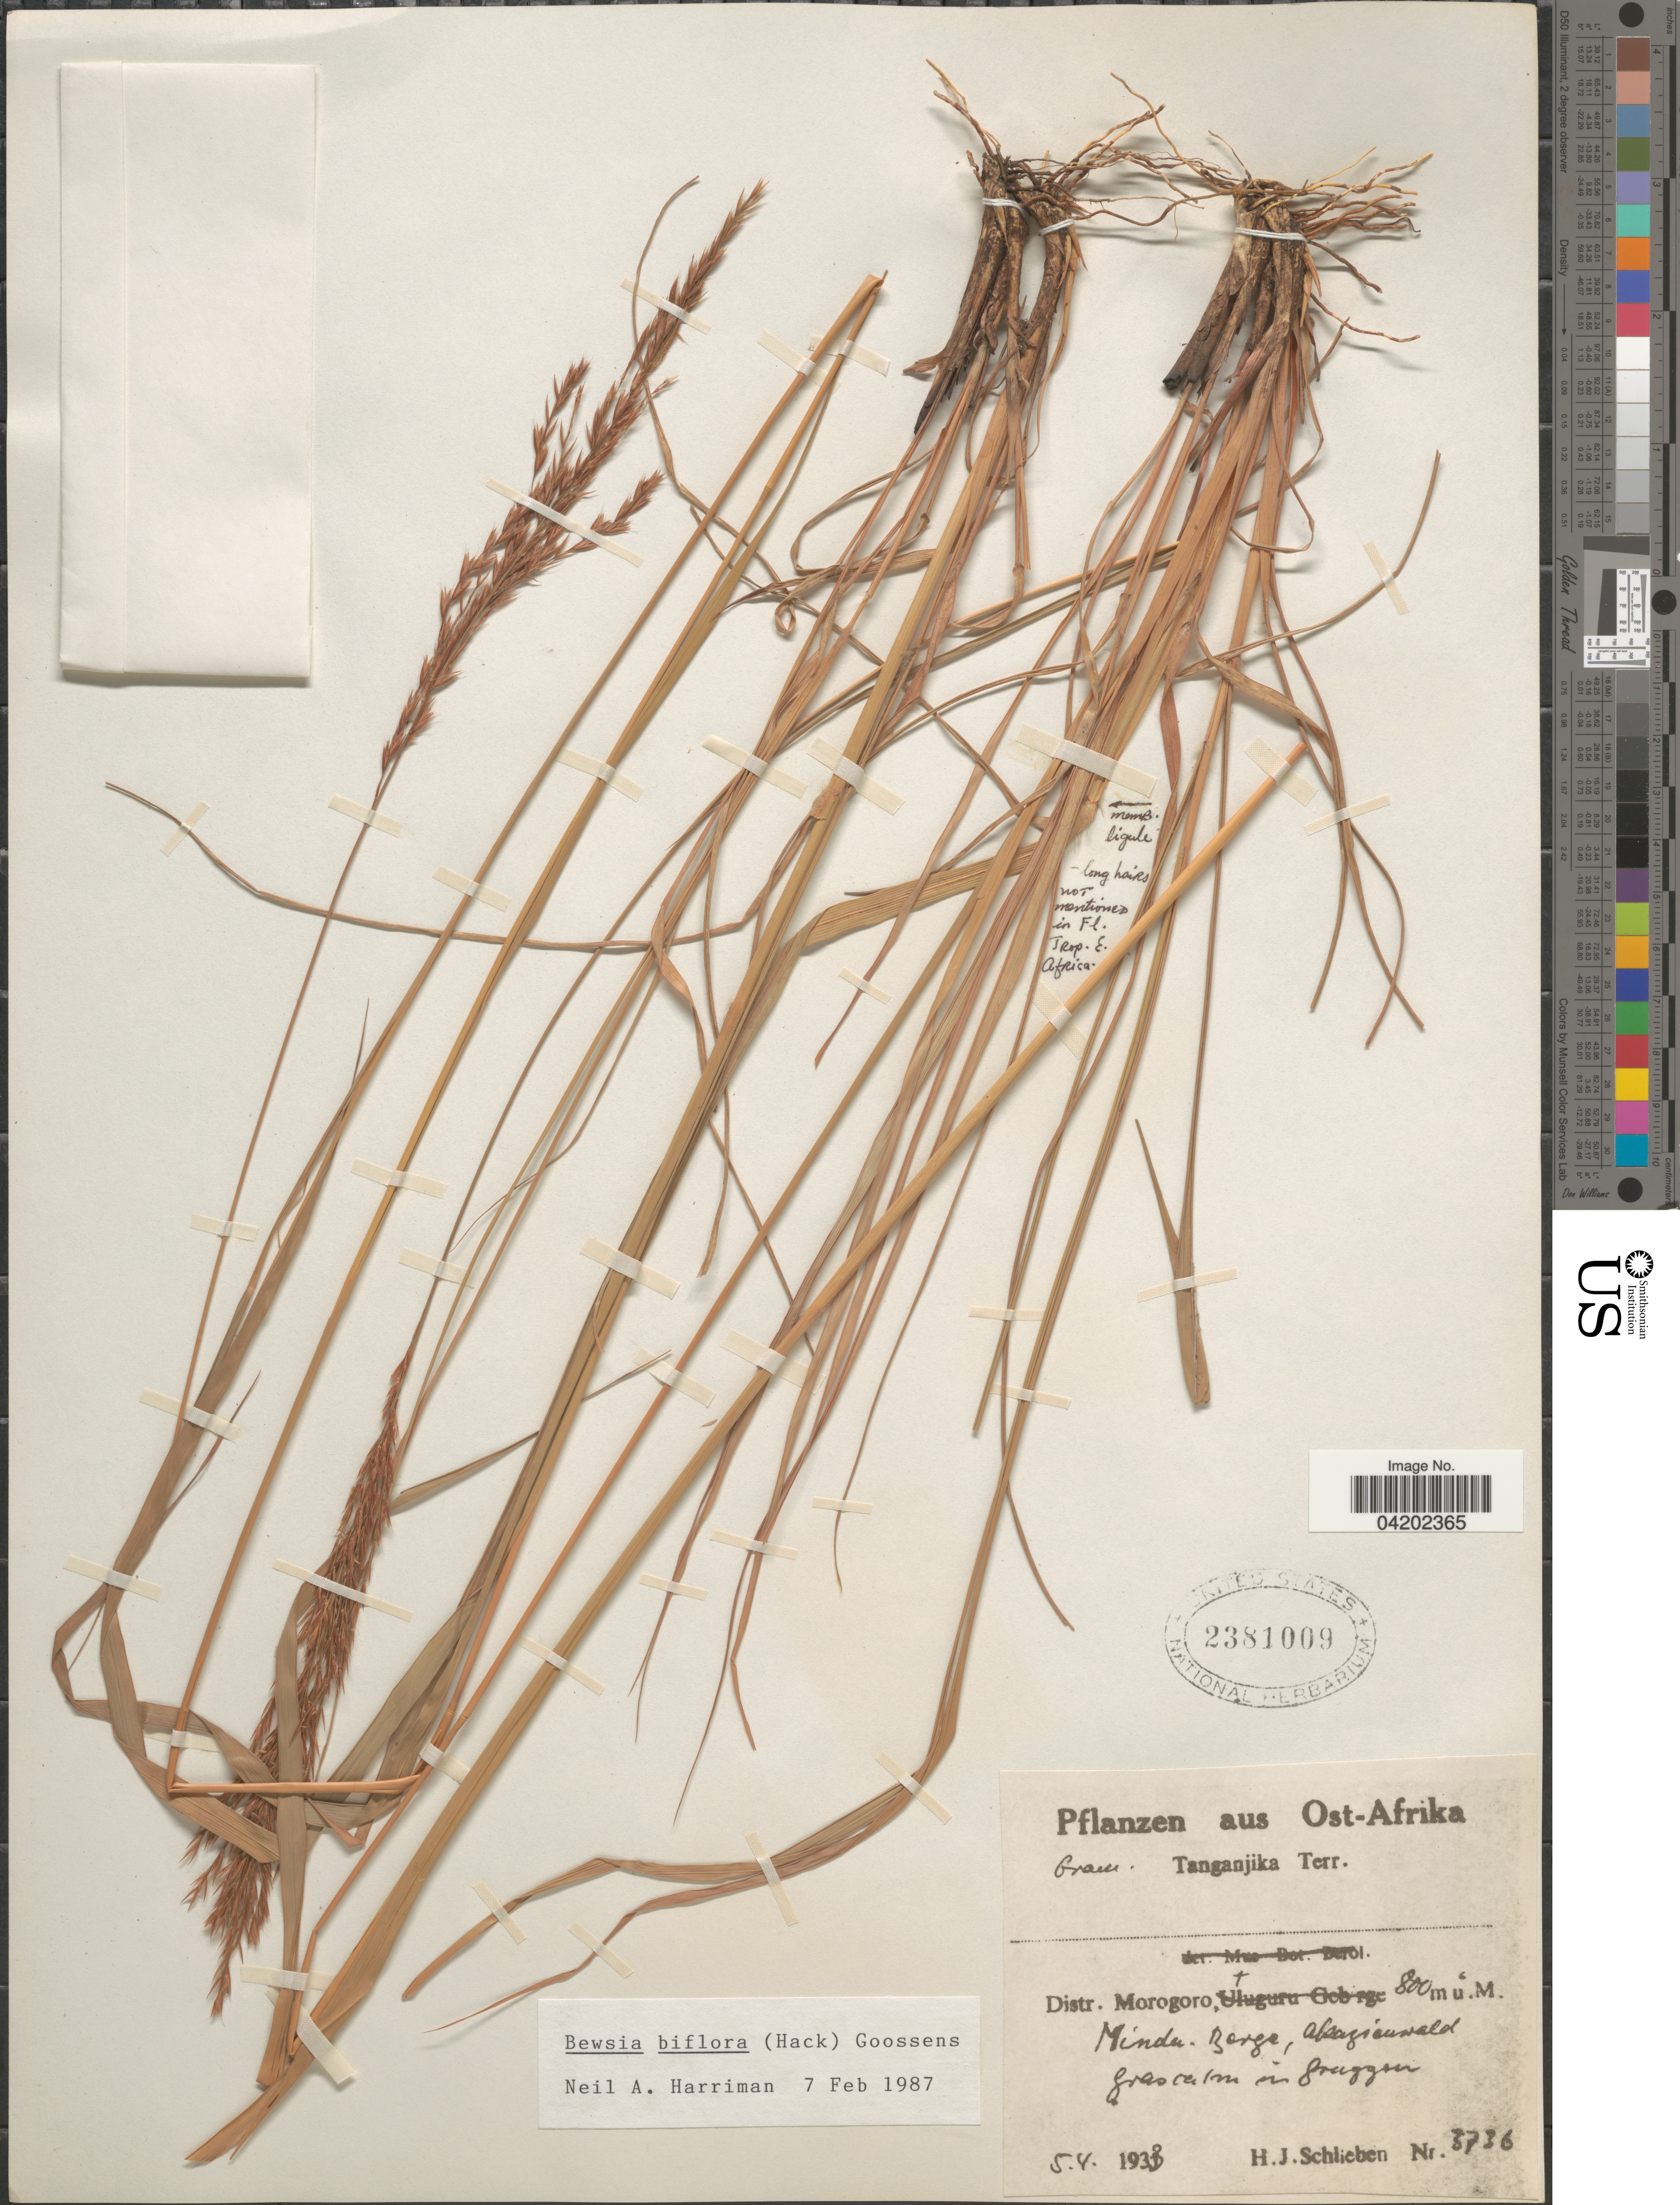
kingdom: Plantae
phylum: Tracheophyta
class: Liliopsida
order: Poales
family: Poaceae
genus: Bewsia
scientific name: Bewsia biflora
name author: (Hack.) Gooss.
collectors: H. Schieben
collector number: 3736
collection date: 1933-04-05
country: Tanzania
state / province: Morogoro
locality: Ost-Afrika. Tanganjika Terr. Mindu. Berge, Alsazienwald.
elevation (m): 800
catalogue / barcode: US 2381009